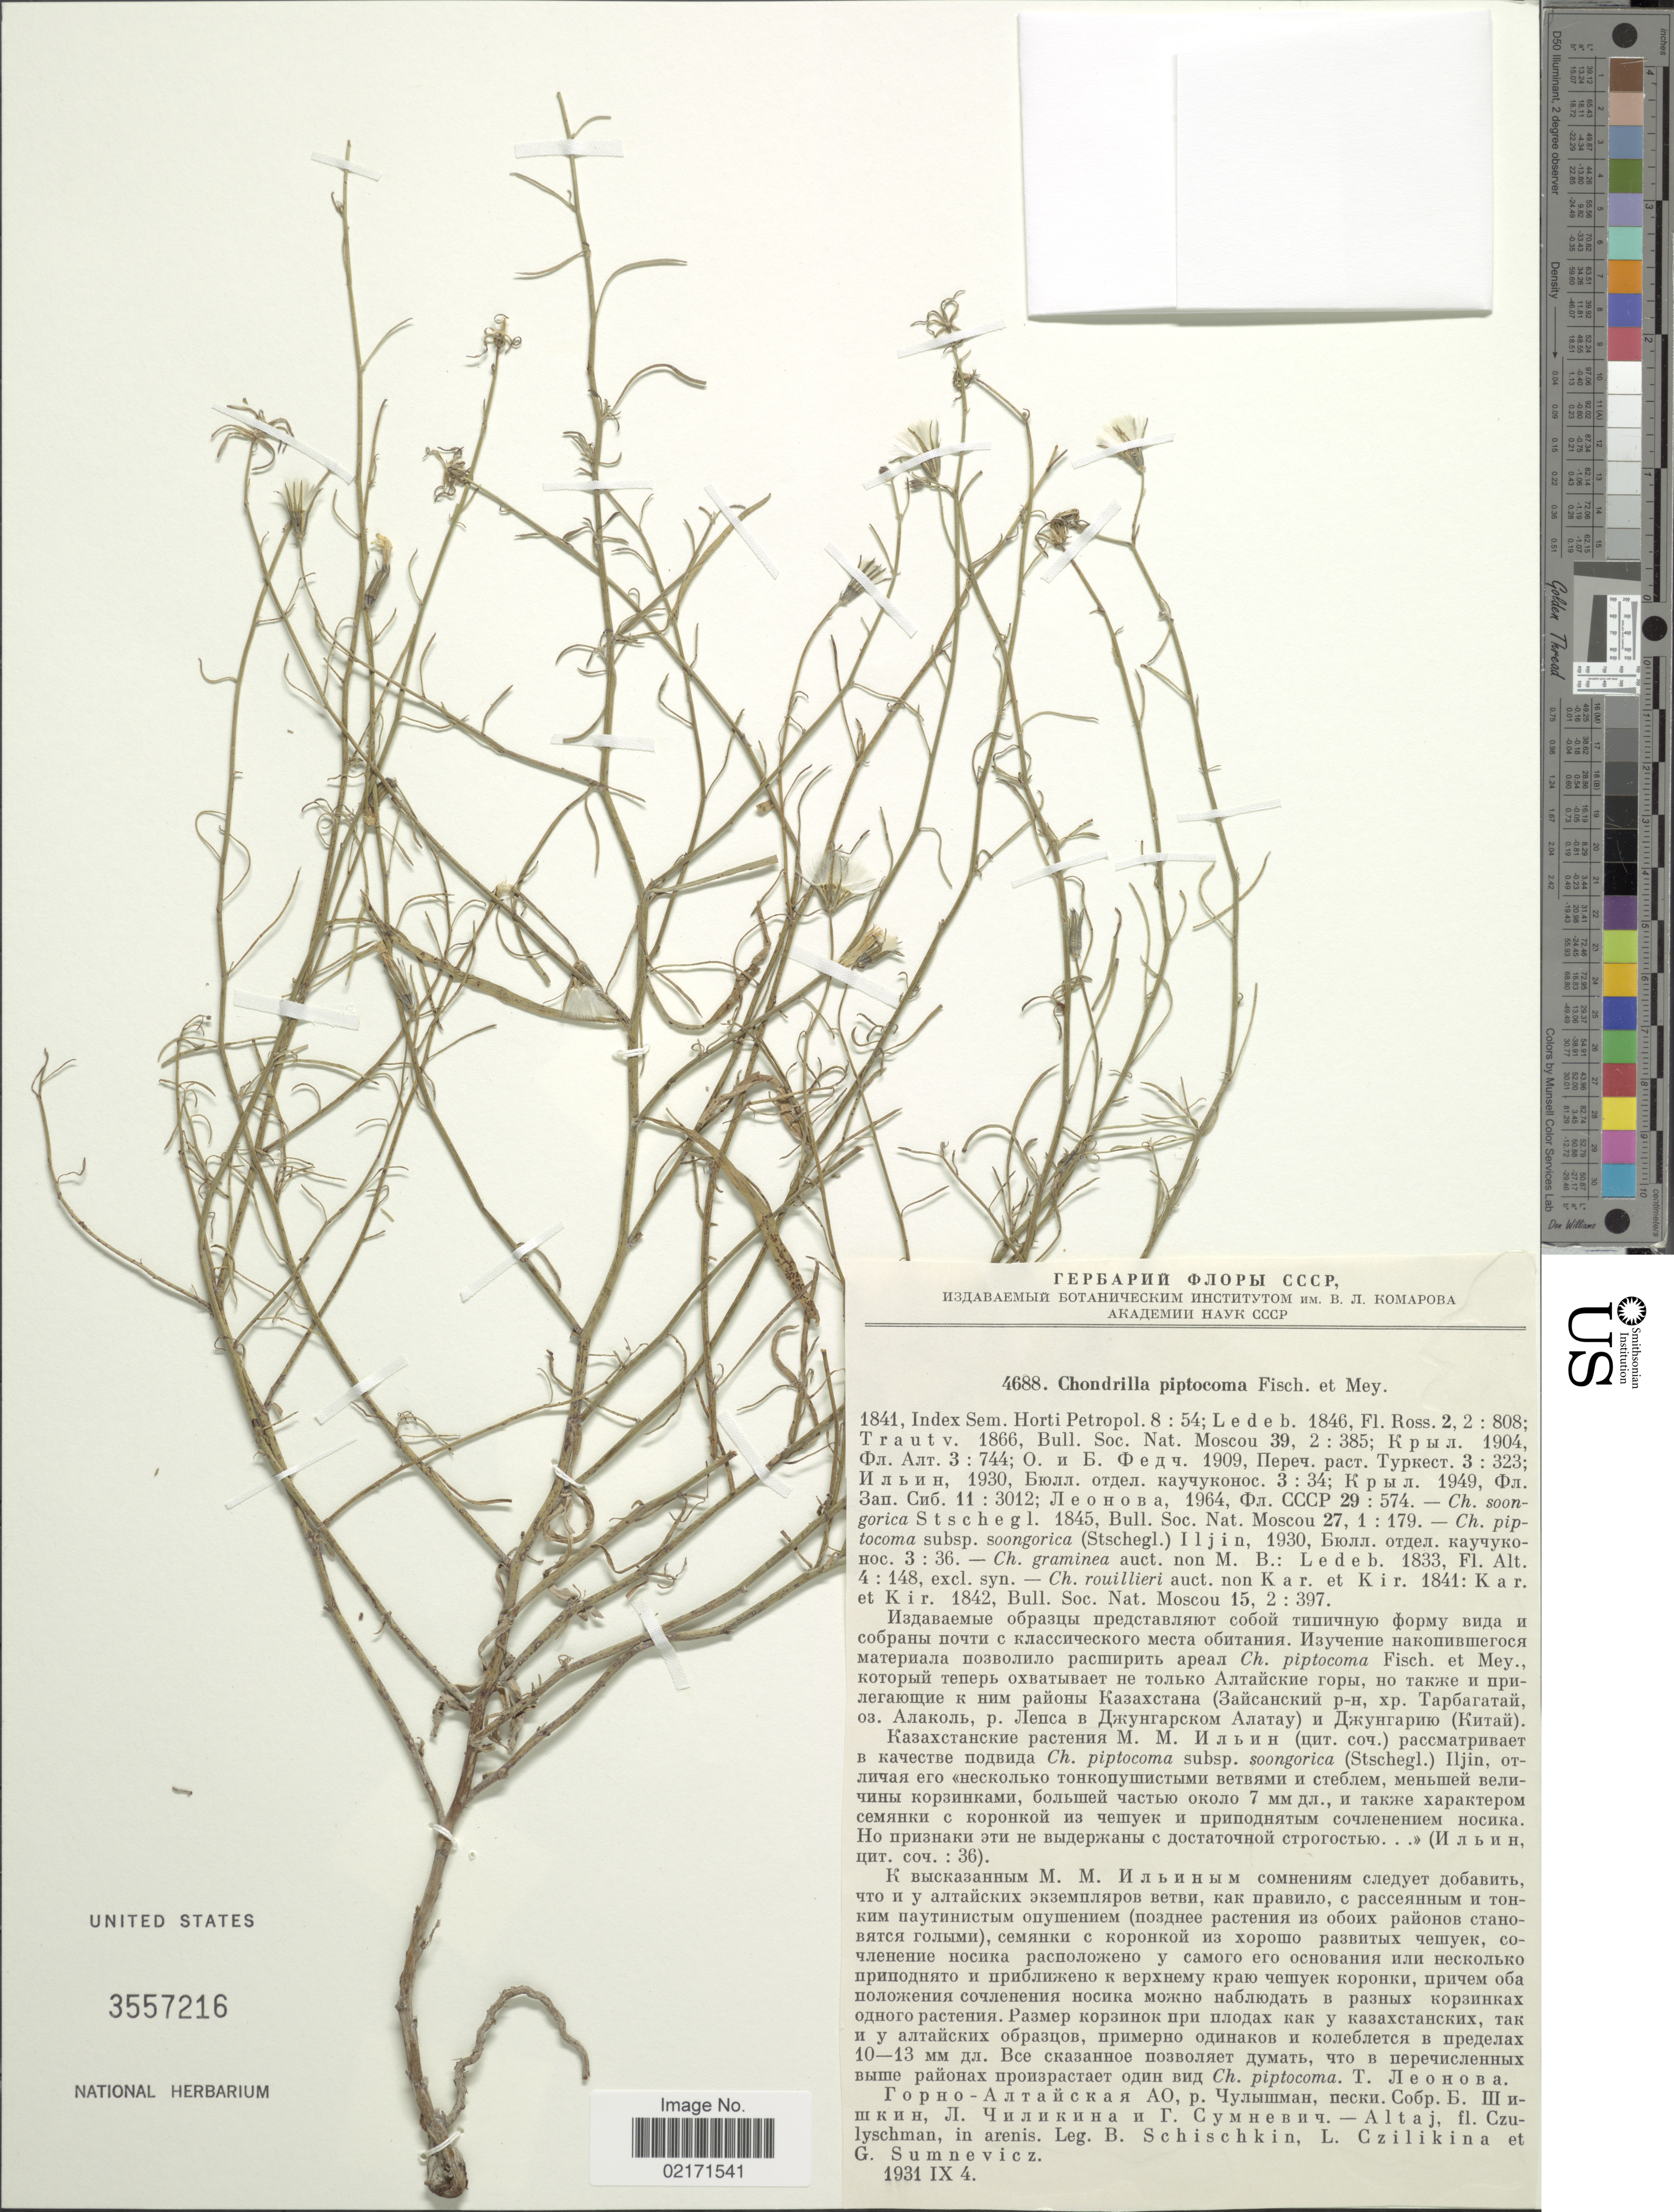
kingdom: Plantae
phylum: Tracheophyta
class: Magnoliopsida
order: Asterales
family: Asteraceae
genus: Chondrilla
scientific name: Chondrilla piptocoma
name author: C.A. Mey.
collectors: B. K. Schischkin, L. Czilikina & G. Sumnevicz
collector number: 4688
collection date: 1931-09-04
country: Russian Federation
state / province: Altai Republic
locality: Altaj, fl. Czulyschman, in arenis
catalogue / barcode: US 3557216